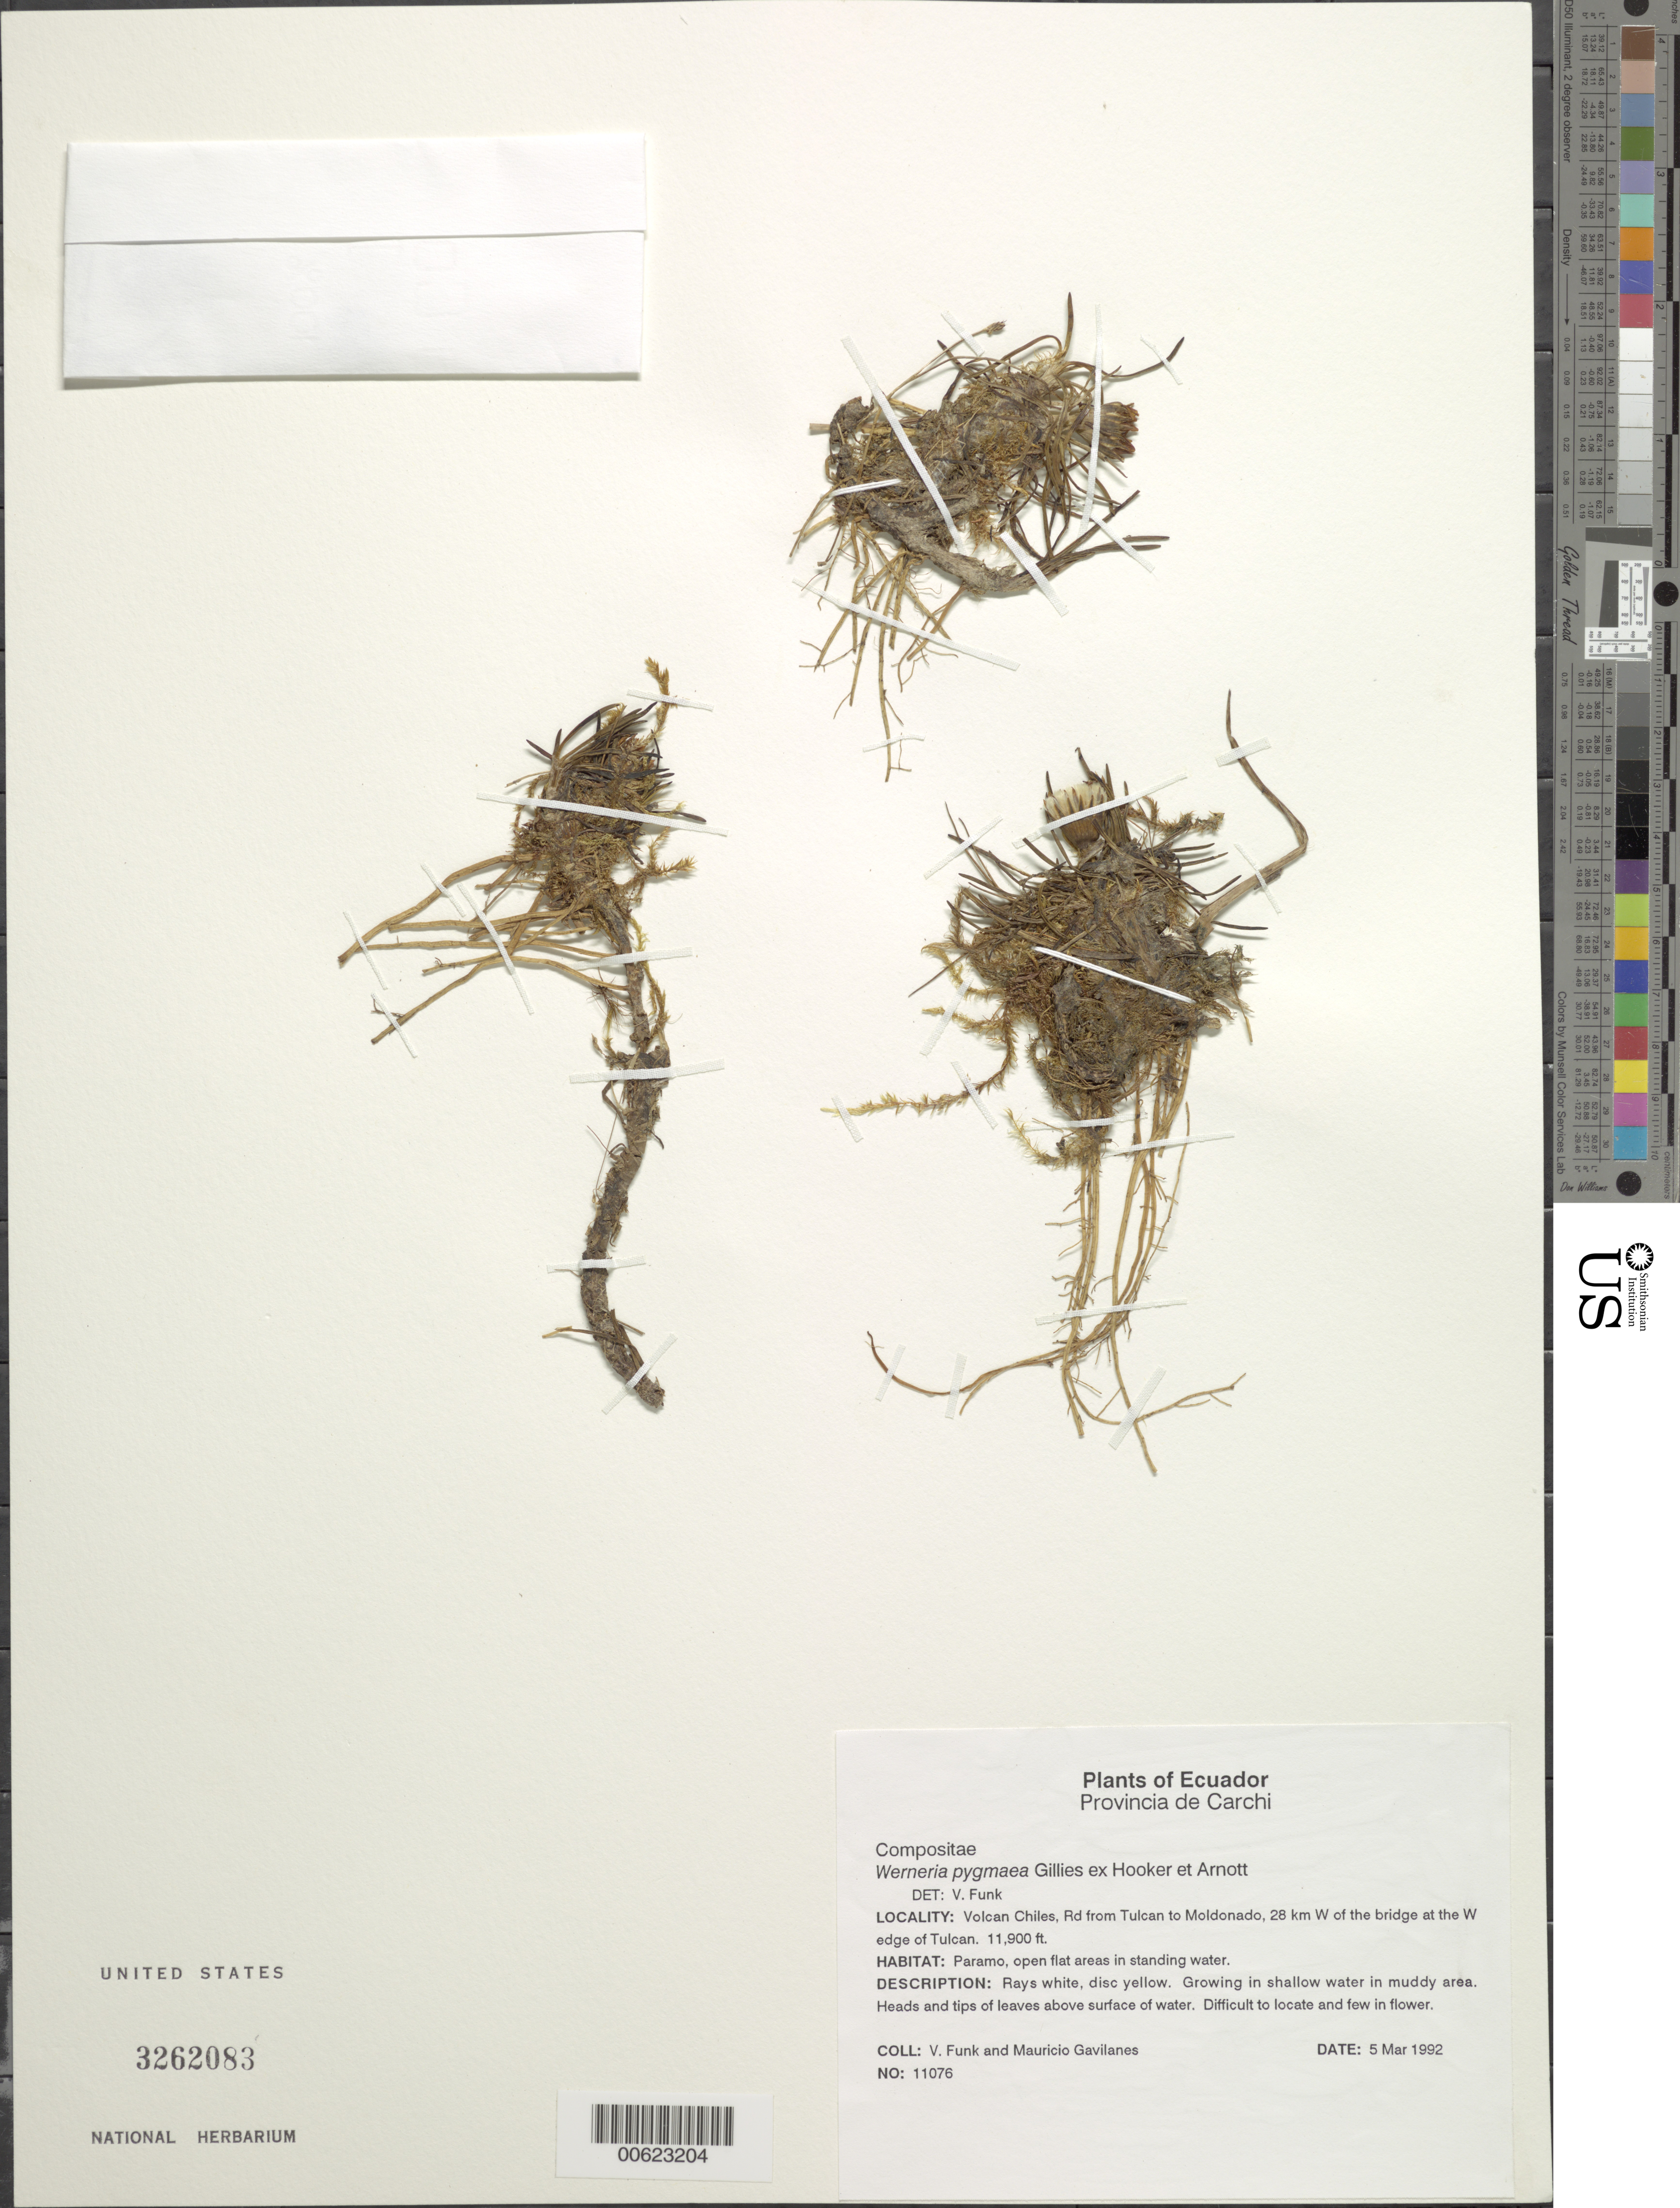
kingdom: Plantae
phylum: Tracheophyta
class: Magnoliopsida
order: Asterales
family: Asteraceae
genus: Werneria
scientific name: Werneria pygmaea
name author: Gillies ex Hook. & Arn.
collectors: V. Funk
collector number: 11076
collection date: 1992-03-05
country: Ecuador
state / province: Carchi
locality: Volcan Chiles, Rd from Tulcan to Moldonado, 28 km W of the bridge at the W edge of Tulcan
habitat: Paramo, open flat areas in standing water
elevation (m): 3627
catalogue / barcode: US 3262083